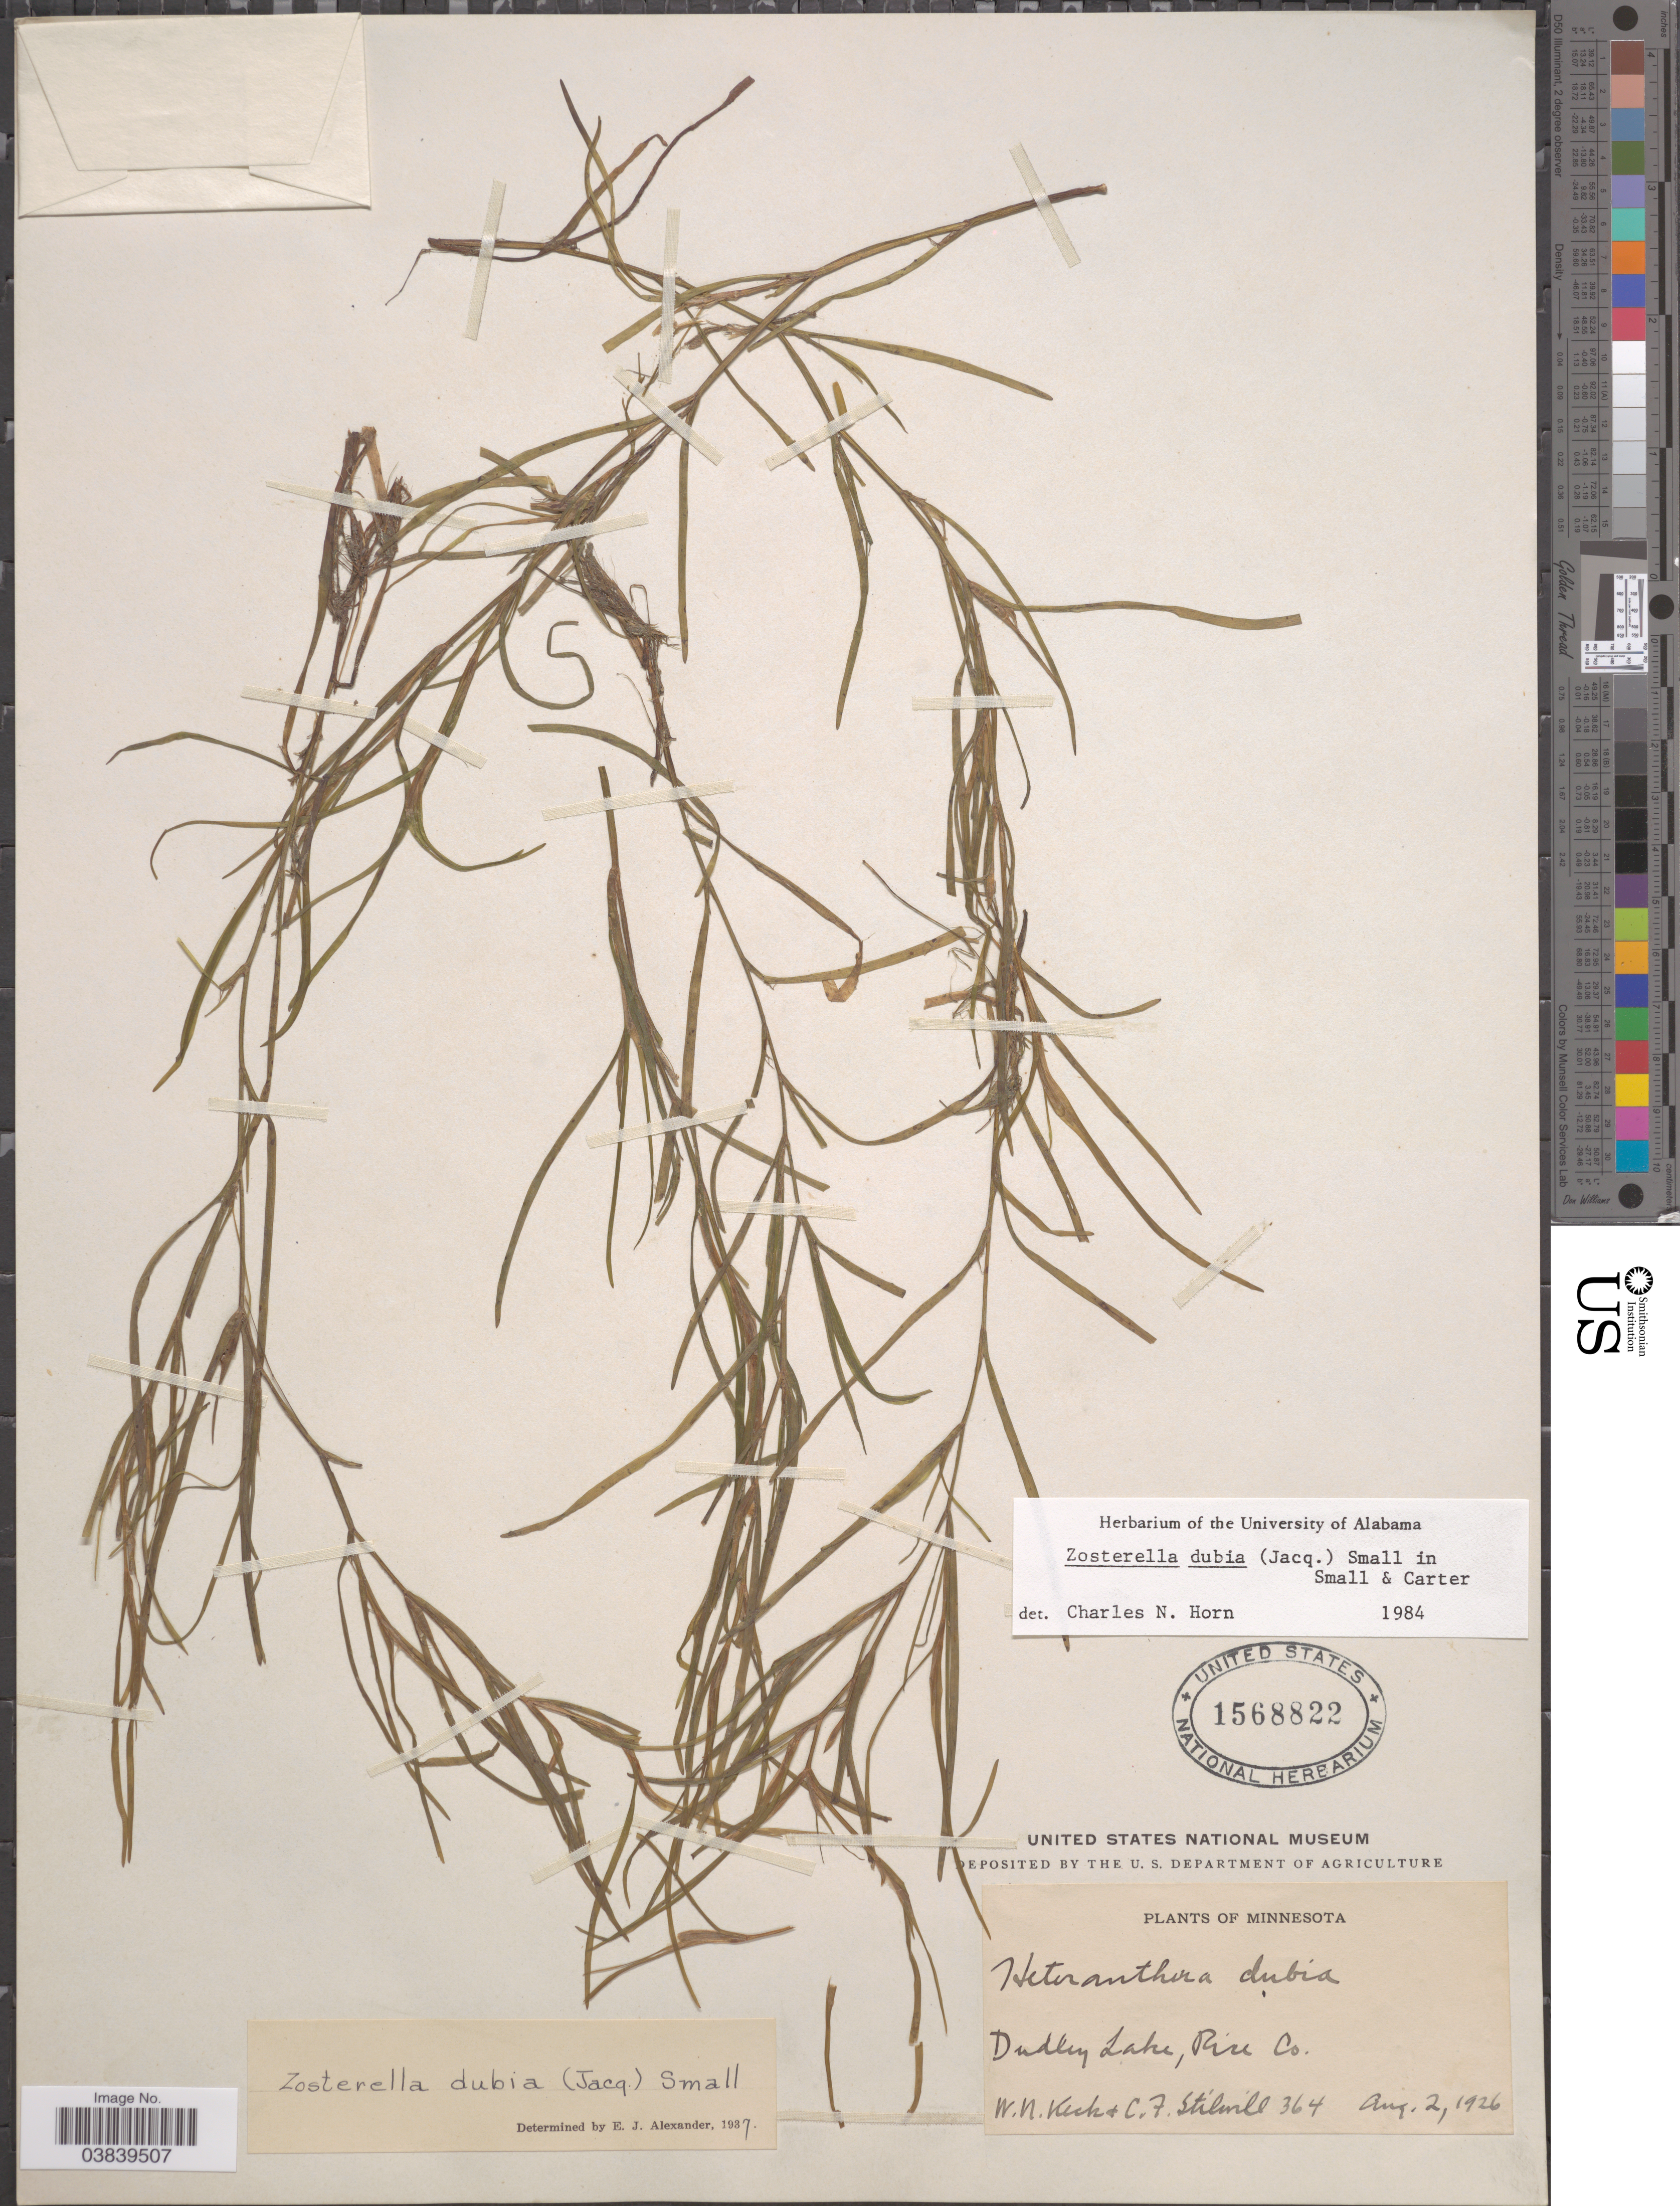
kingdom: Plantae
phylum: Tracheophyta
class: Liliopsida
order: Commelinales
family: Pontederiaceae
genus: Heteranthera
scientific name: Heteranthera dubia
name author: (Jacq.) MacMill.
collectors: W. Keck & C. Stilwill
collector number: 364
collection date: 1926-08-02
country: United States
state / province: Minnesota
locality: Dudley Lake, Rice Co.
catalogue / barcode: US 1568822